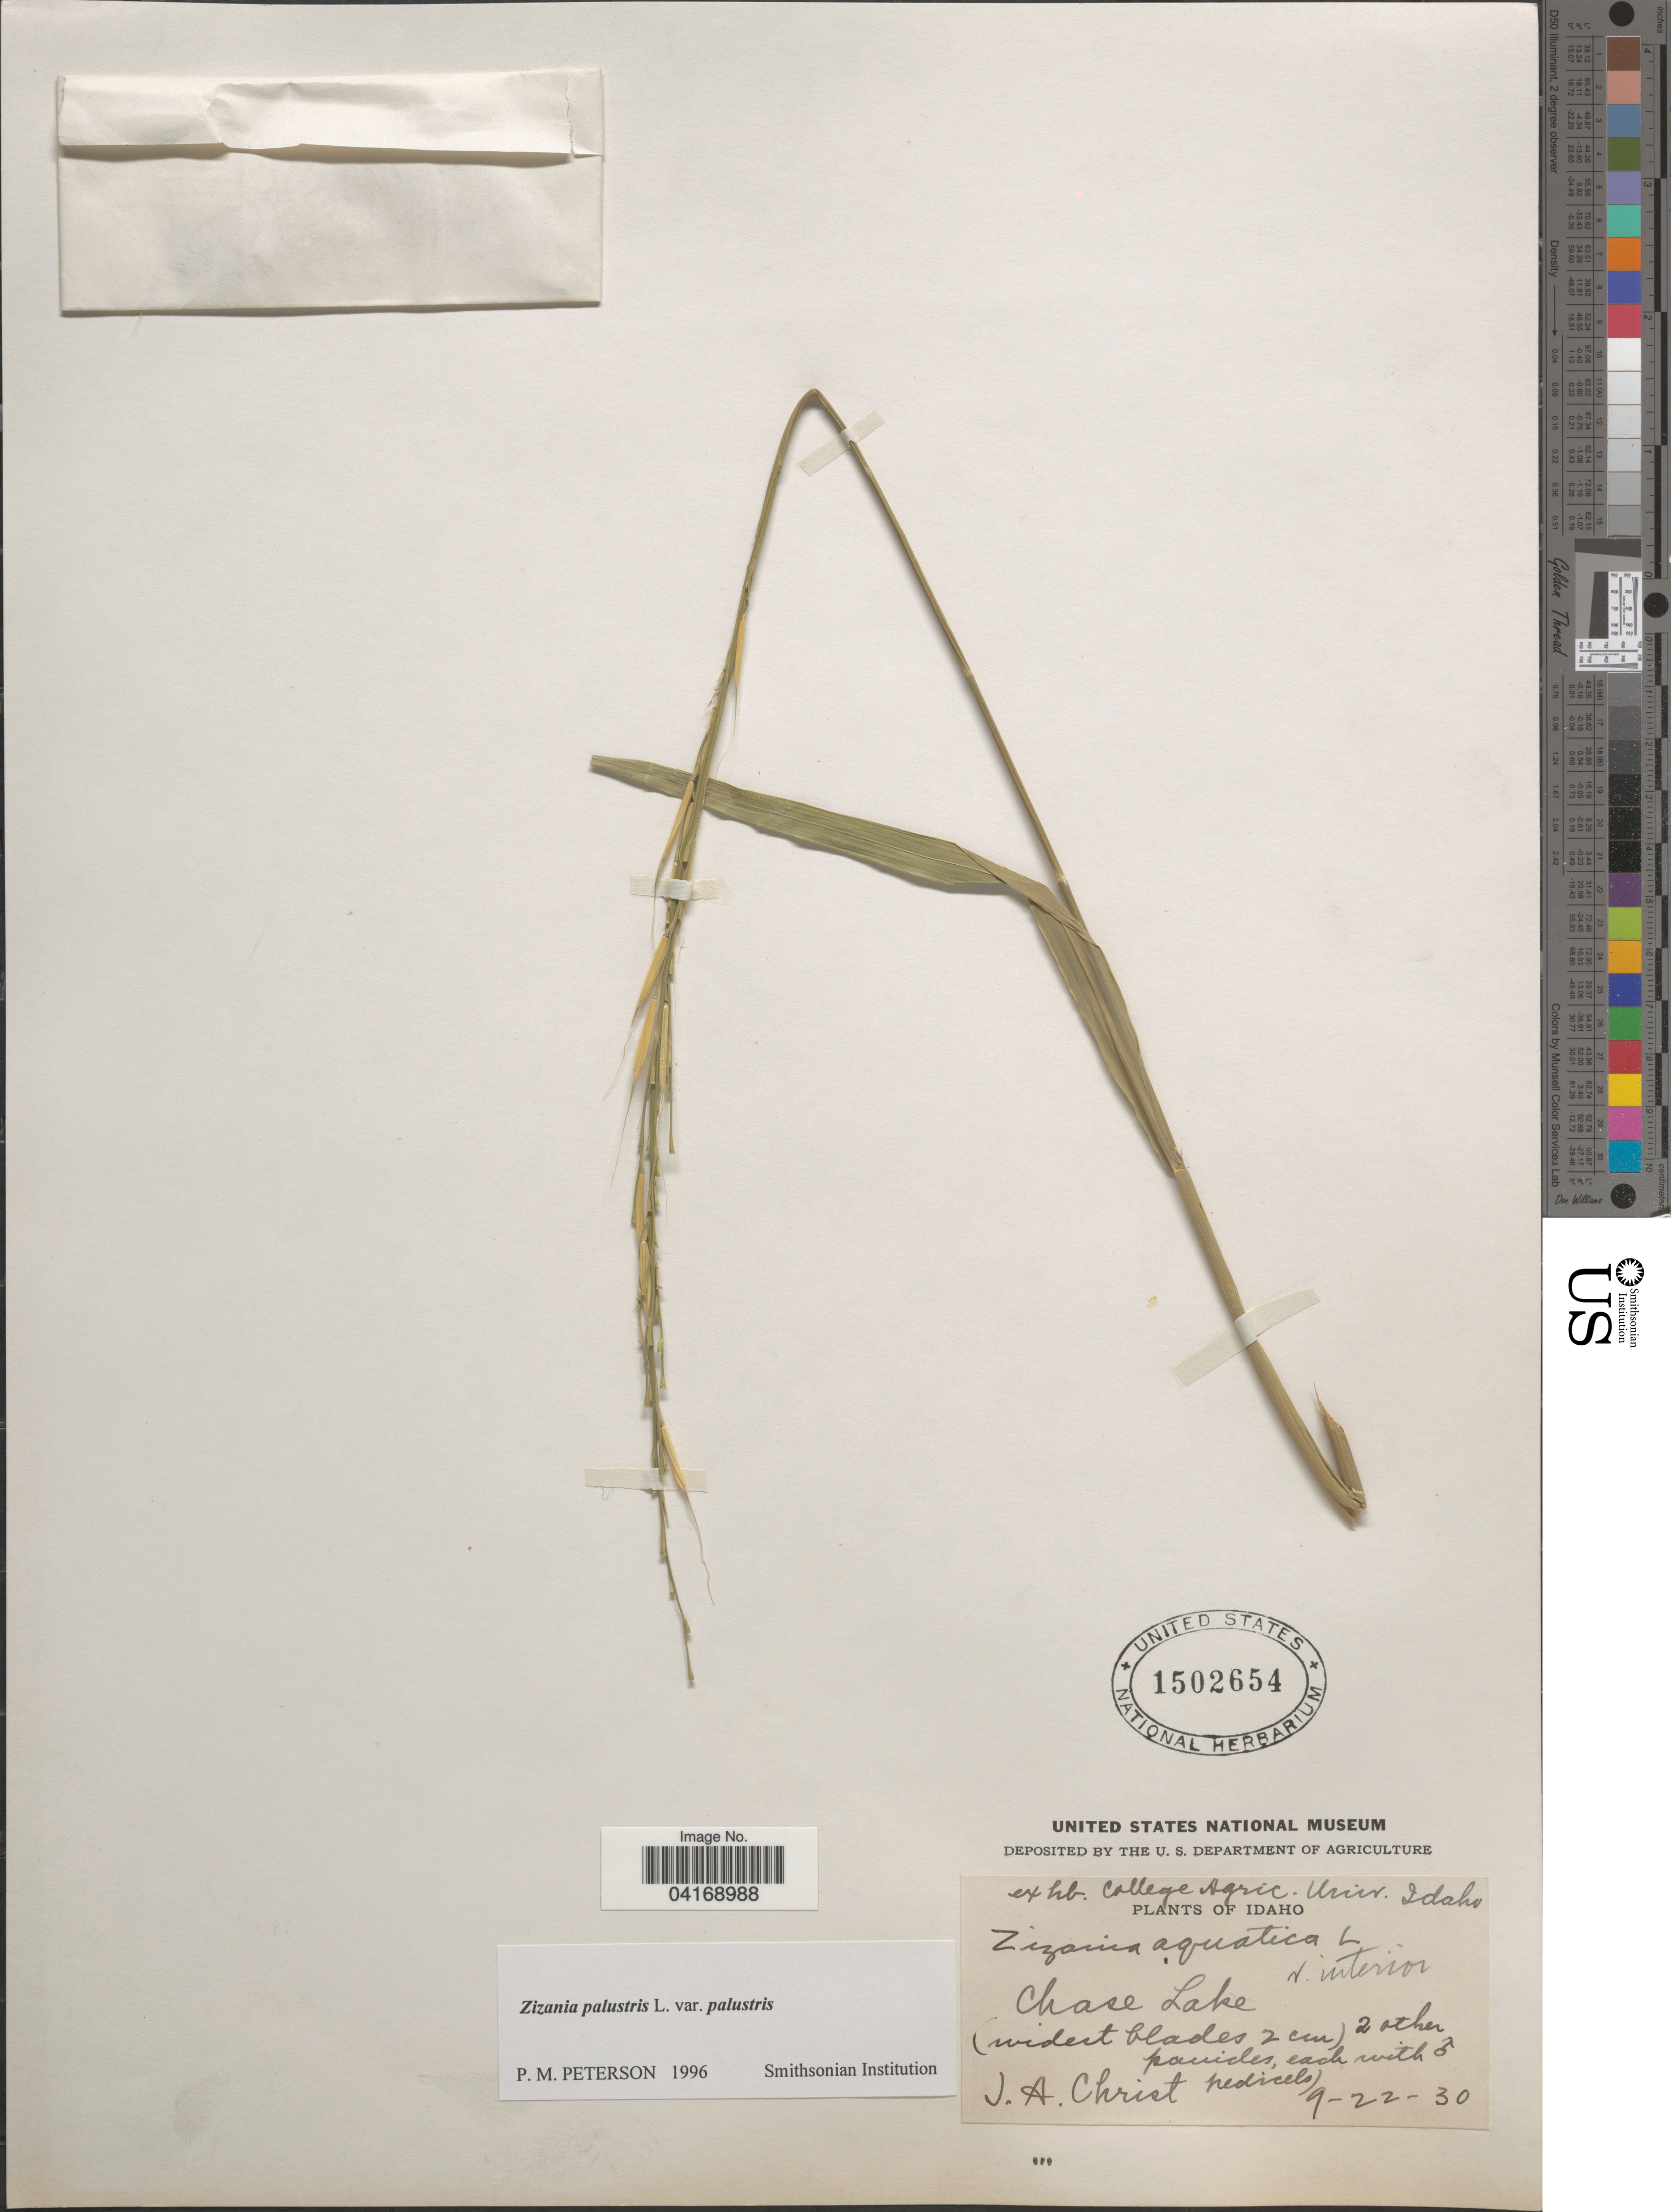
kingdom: Plantae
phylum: Tracheophyta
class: Liliopsida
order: Poales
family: Poaceae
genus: Zizania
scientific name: Zizania palustris var. palustris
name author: L.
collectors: J. Christ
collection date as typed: Transcribed d/m/y: 22/9/30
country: United States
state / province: Idaho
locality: Chase Lake.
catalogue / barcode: US 1502654